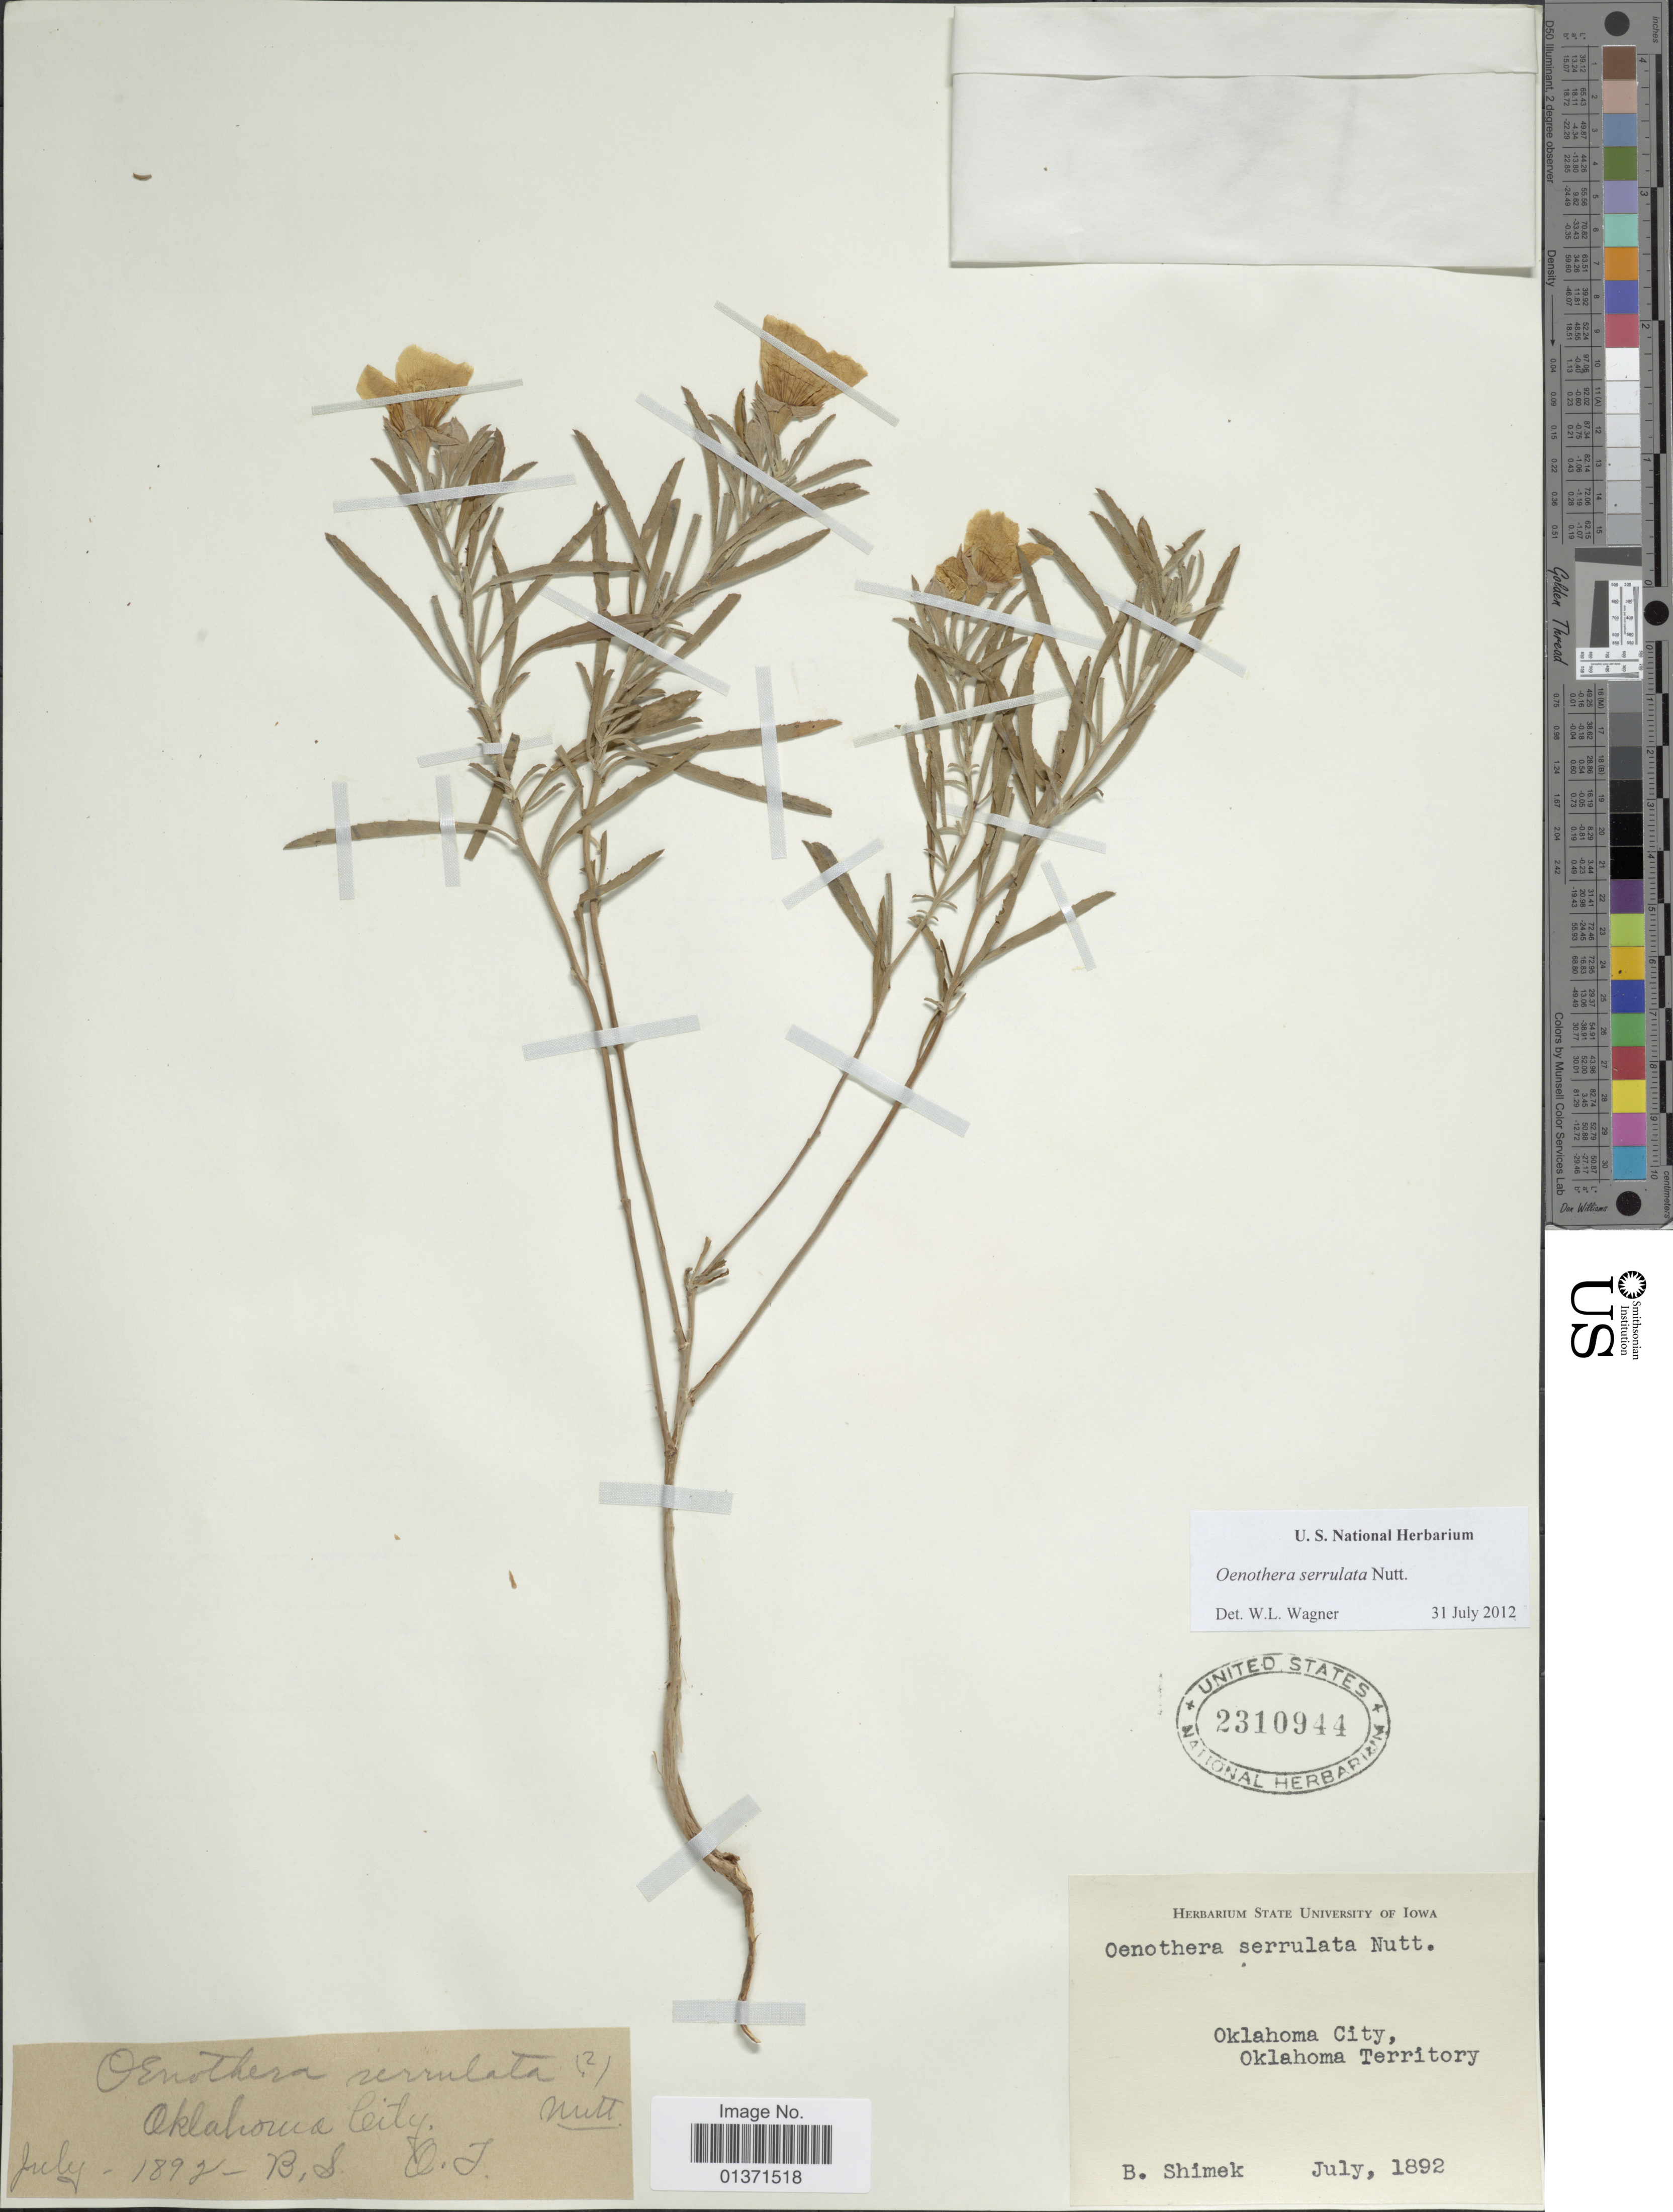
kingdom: Plantae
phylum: Tracheophyta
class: Magnoliopsida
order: Myrtales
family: Onagraceae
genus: Oenothera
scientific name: Oenothera serrulata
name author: Nutt.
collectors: B. Shimek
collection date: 1892-07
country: United States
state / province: Oklahoma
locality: Oklahoma City, Oklahoma Territory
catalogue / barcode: US 2310944